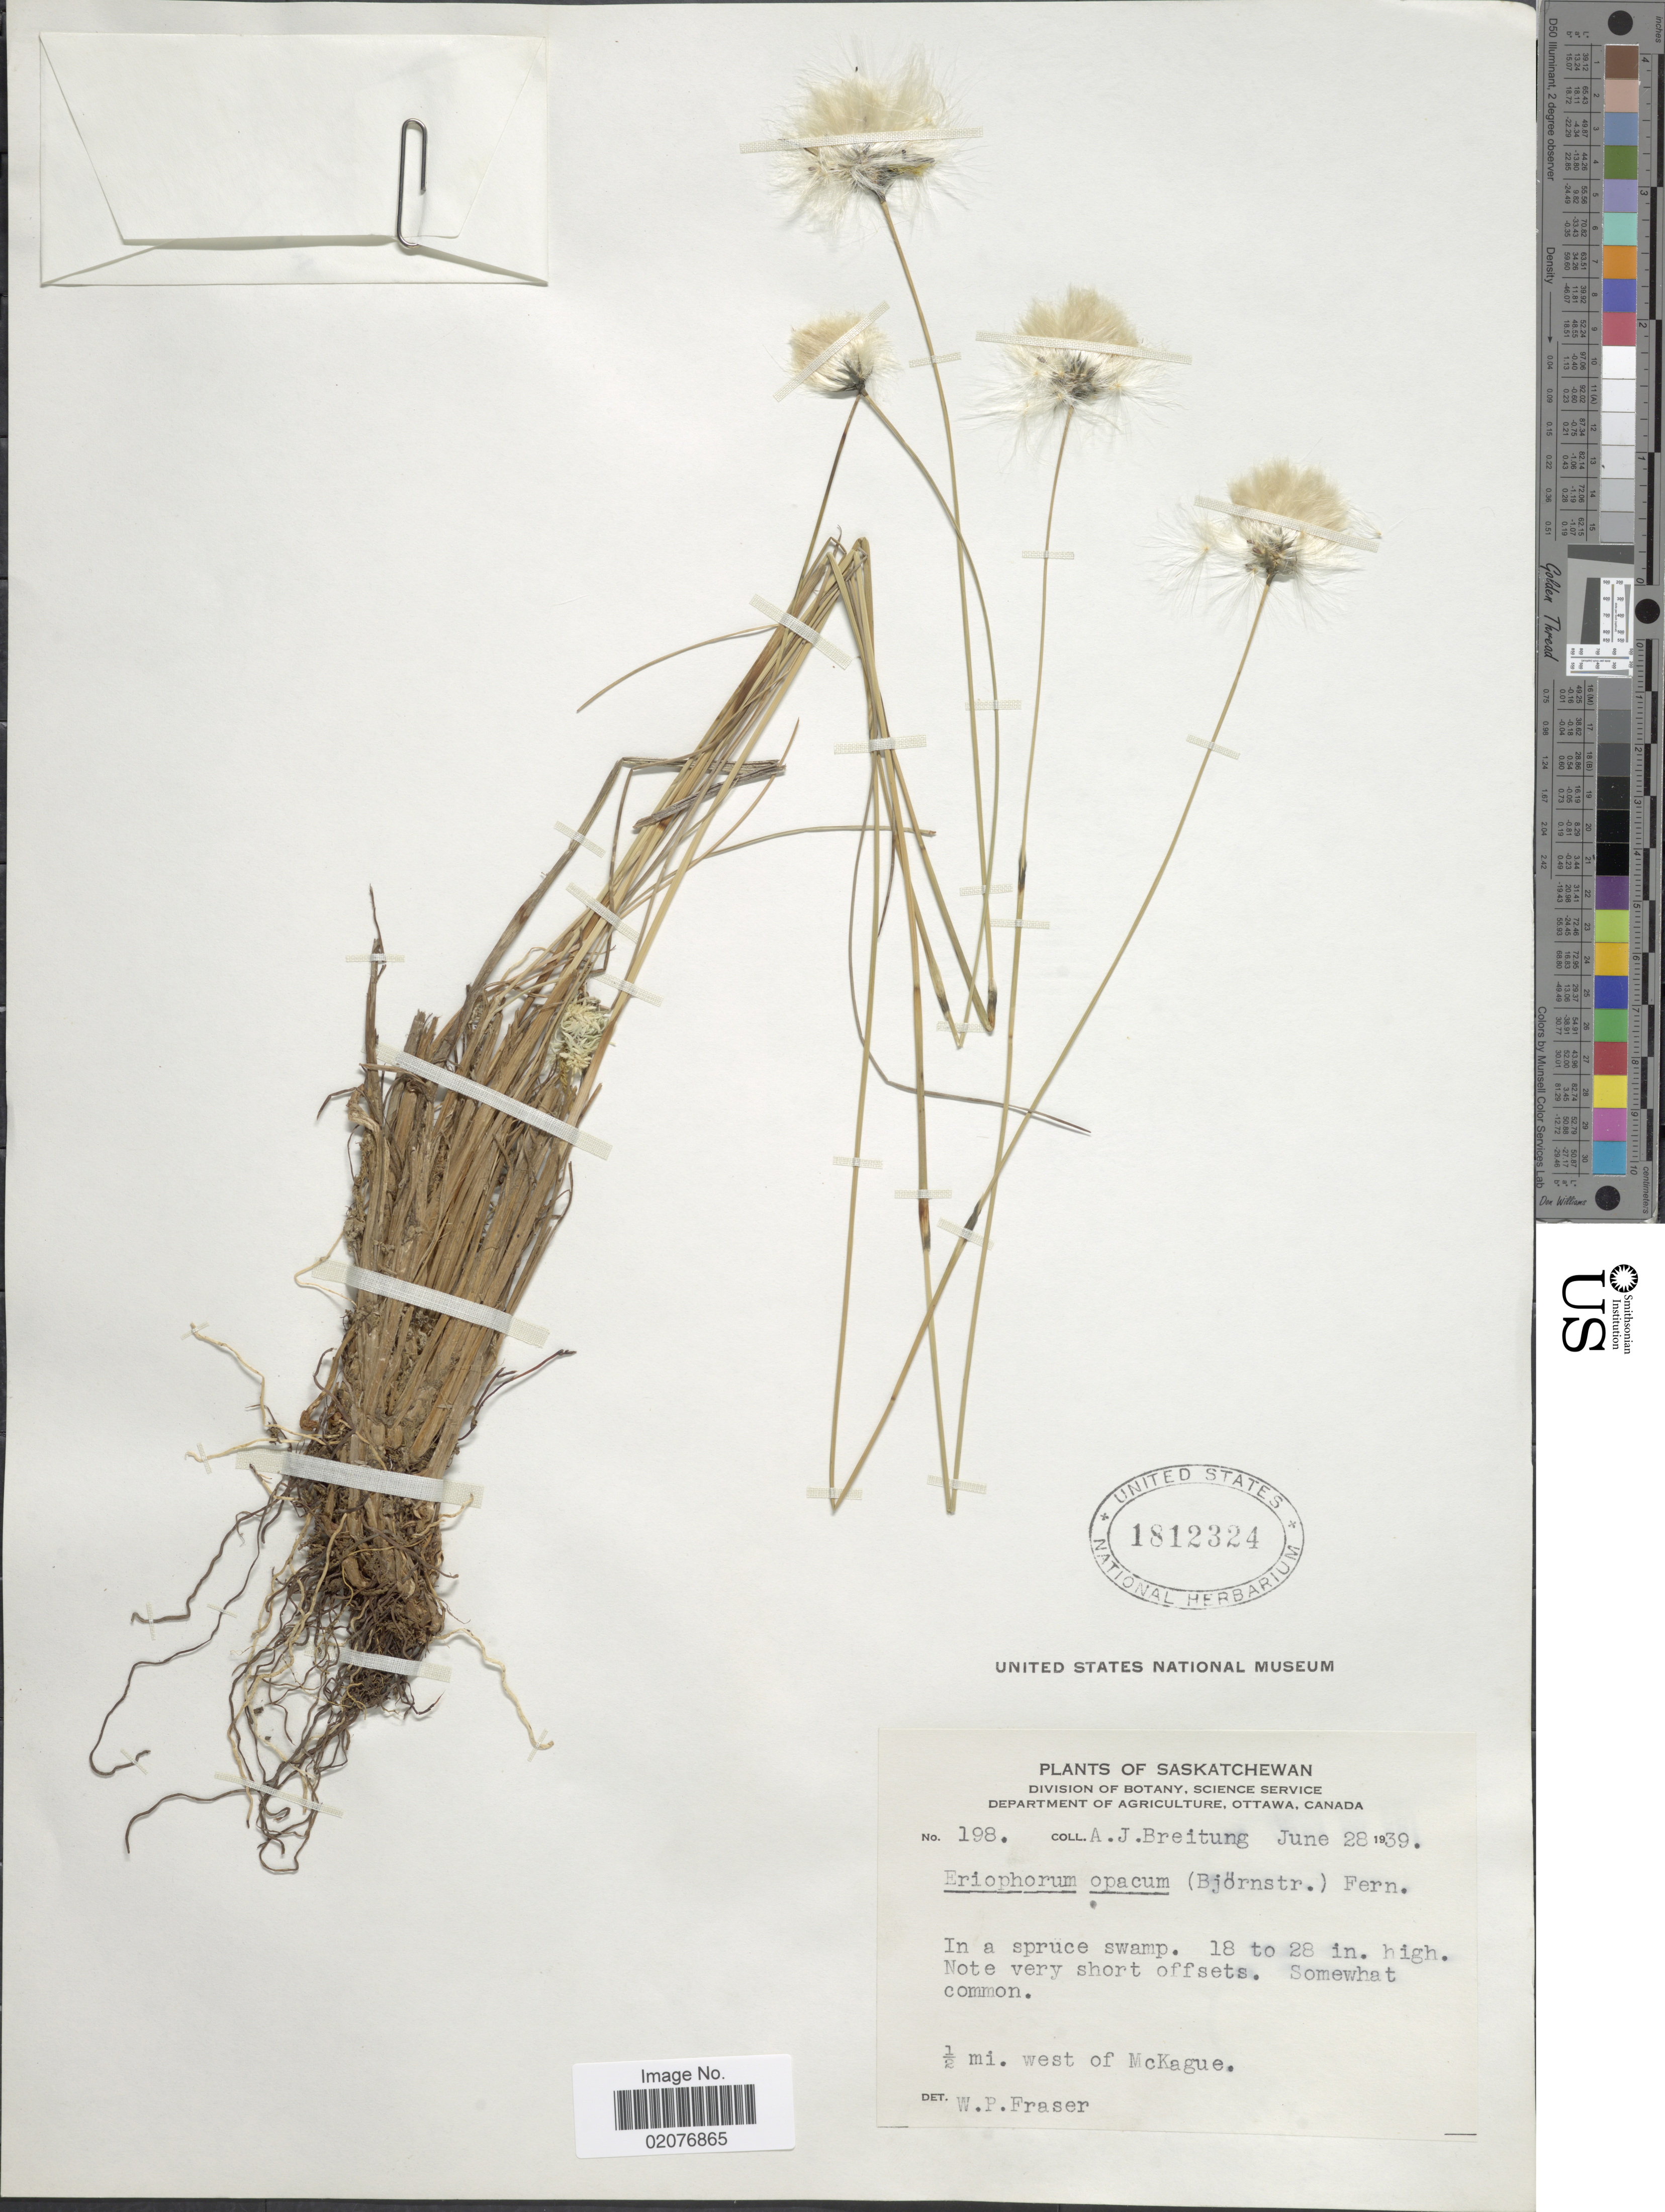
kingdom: Plantae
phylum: Tracheophyta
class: Liliopsida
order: Poales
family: Cyperaceae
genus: Eriophorum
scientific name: Eriophorum brachyantherum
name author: Trautv. & C.A. Mey.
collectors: A. Breitung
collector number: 198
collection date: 1939-06-28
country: Canada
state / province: Saskatchewan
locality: ½ mi. west of McKague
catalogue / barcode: US 1812324